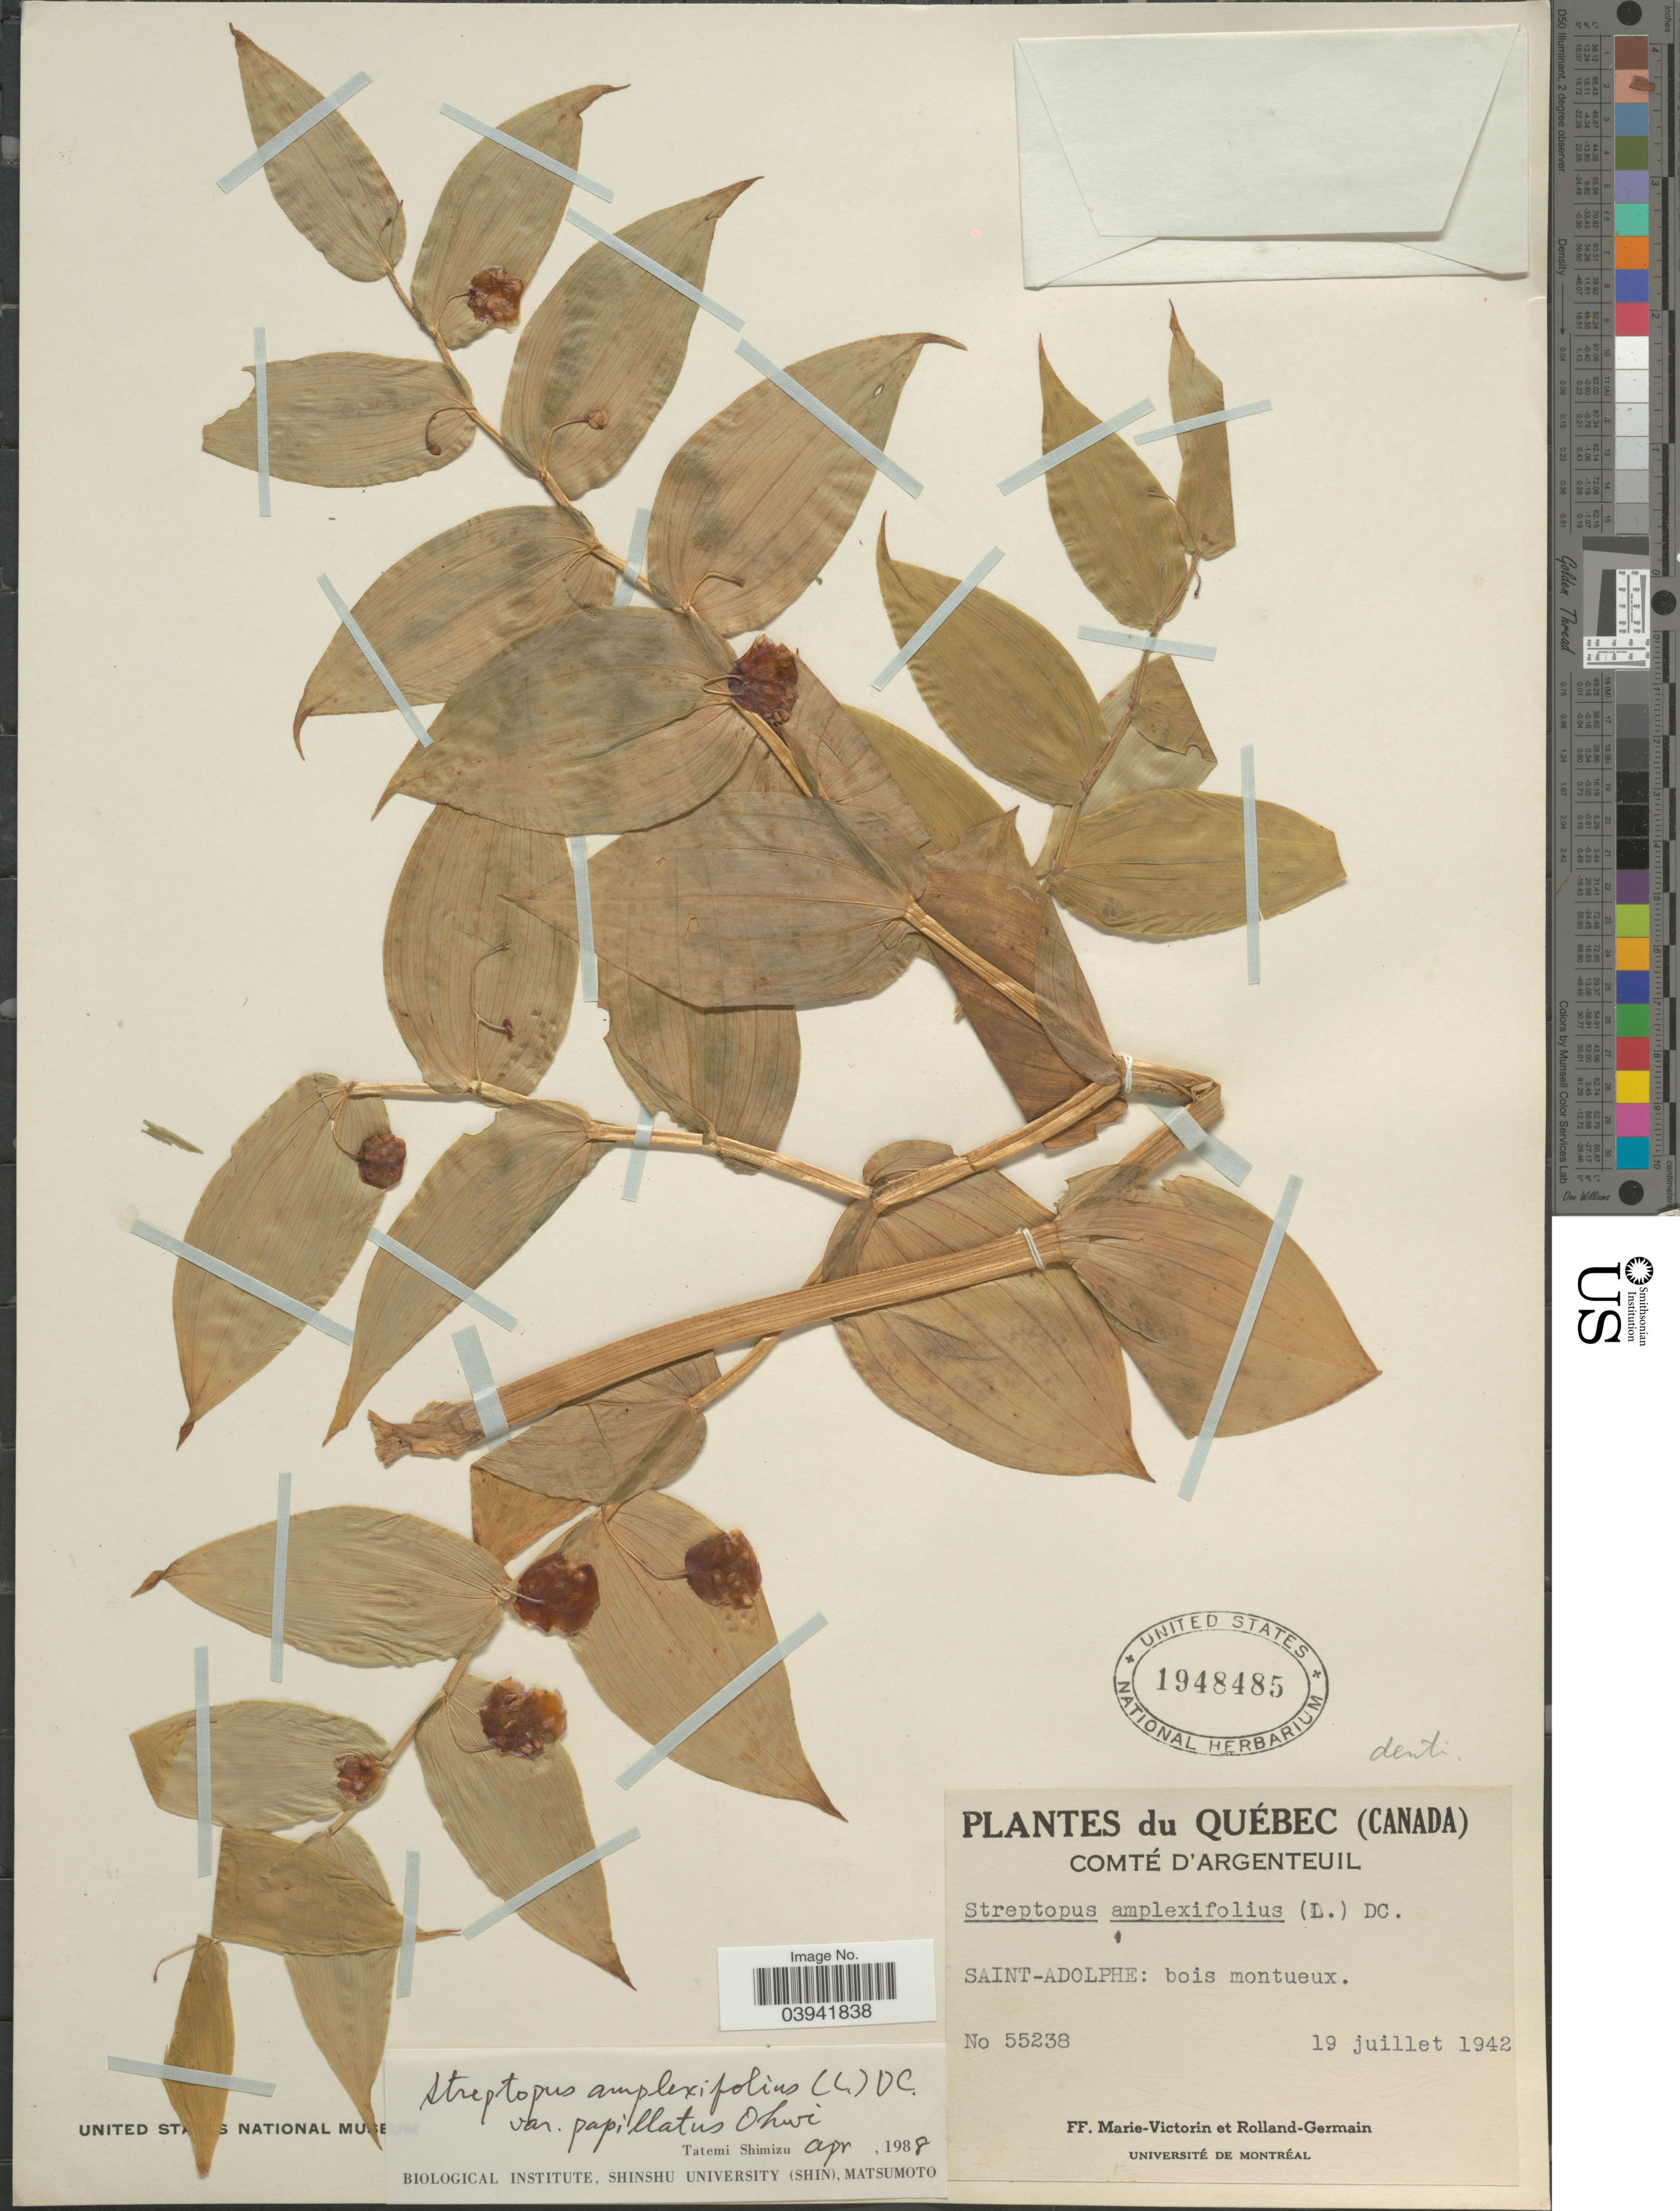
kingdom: Plantae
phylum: Tracheophyta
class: Liliopsida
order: Liliales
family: Liliaceae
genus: Streptopus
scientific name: Streptopus amplexifolius var. papillatus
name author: (Fassett) Ohwi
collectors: F. Marie-Victorin & Rolland-Germain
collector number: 55238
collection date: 1942-07-19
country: Canada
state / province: Quebec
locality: Comté d'Argenteuil. Saint-Adolphe: bois montueux.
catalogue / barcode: US 1948485